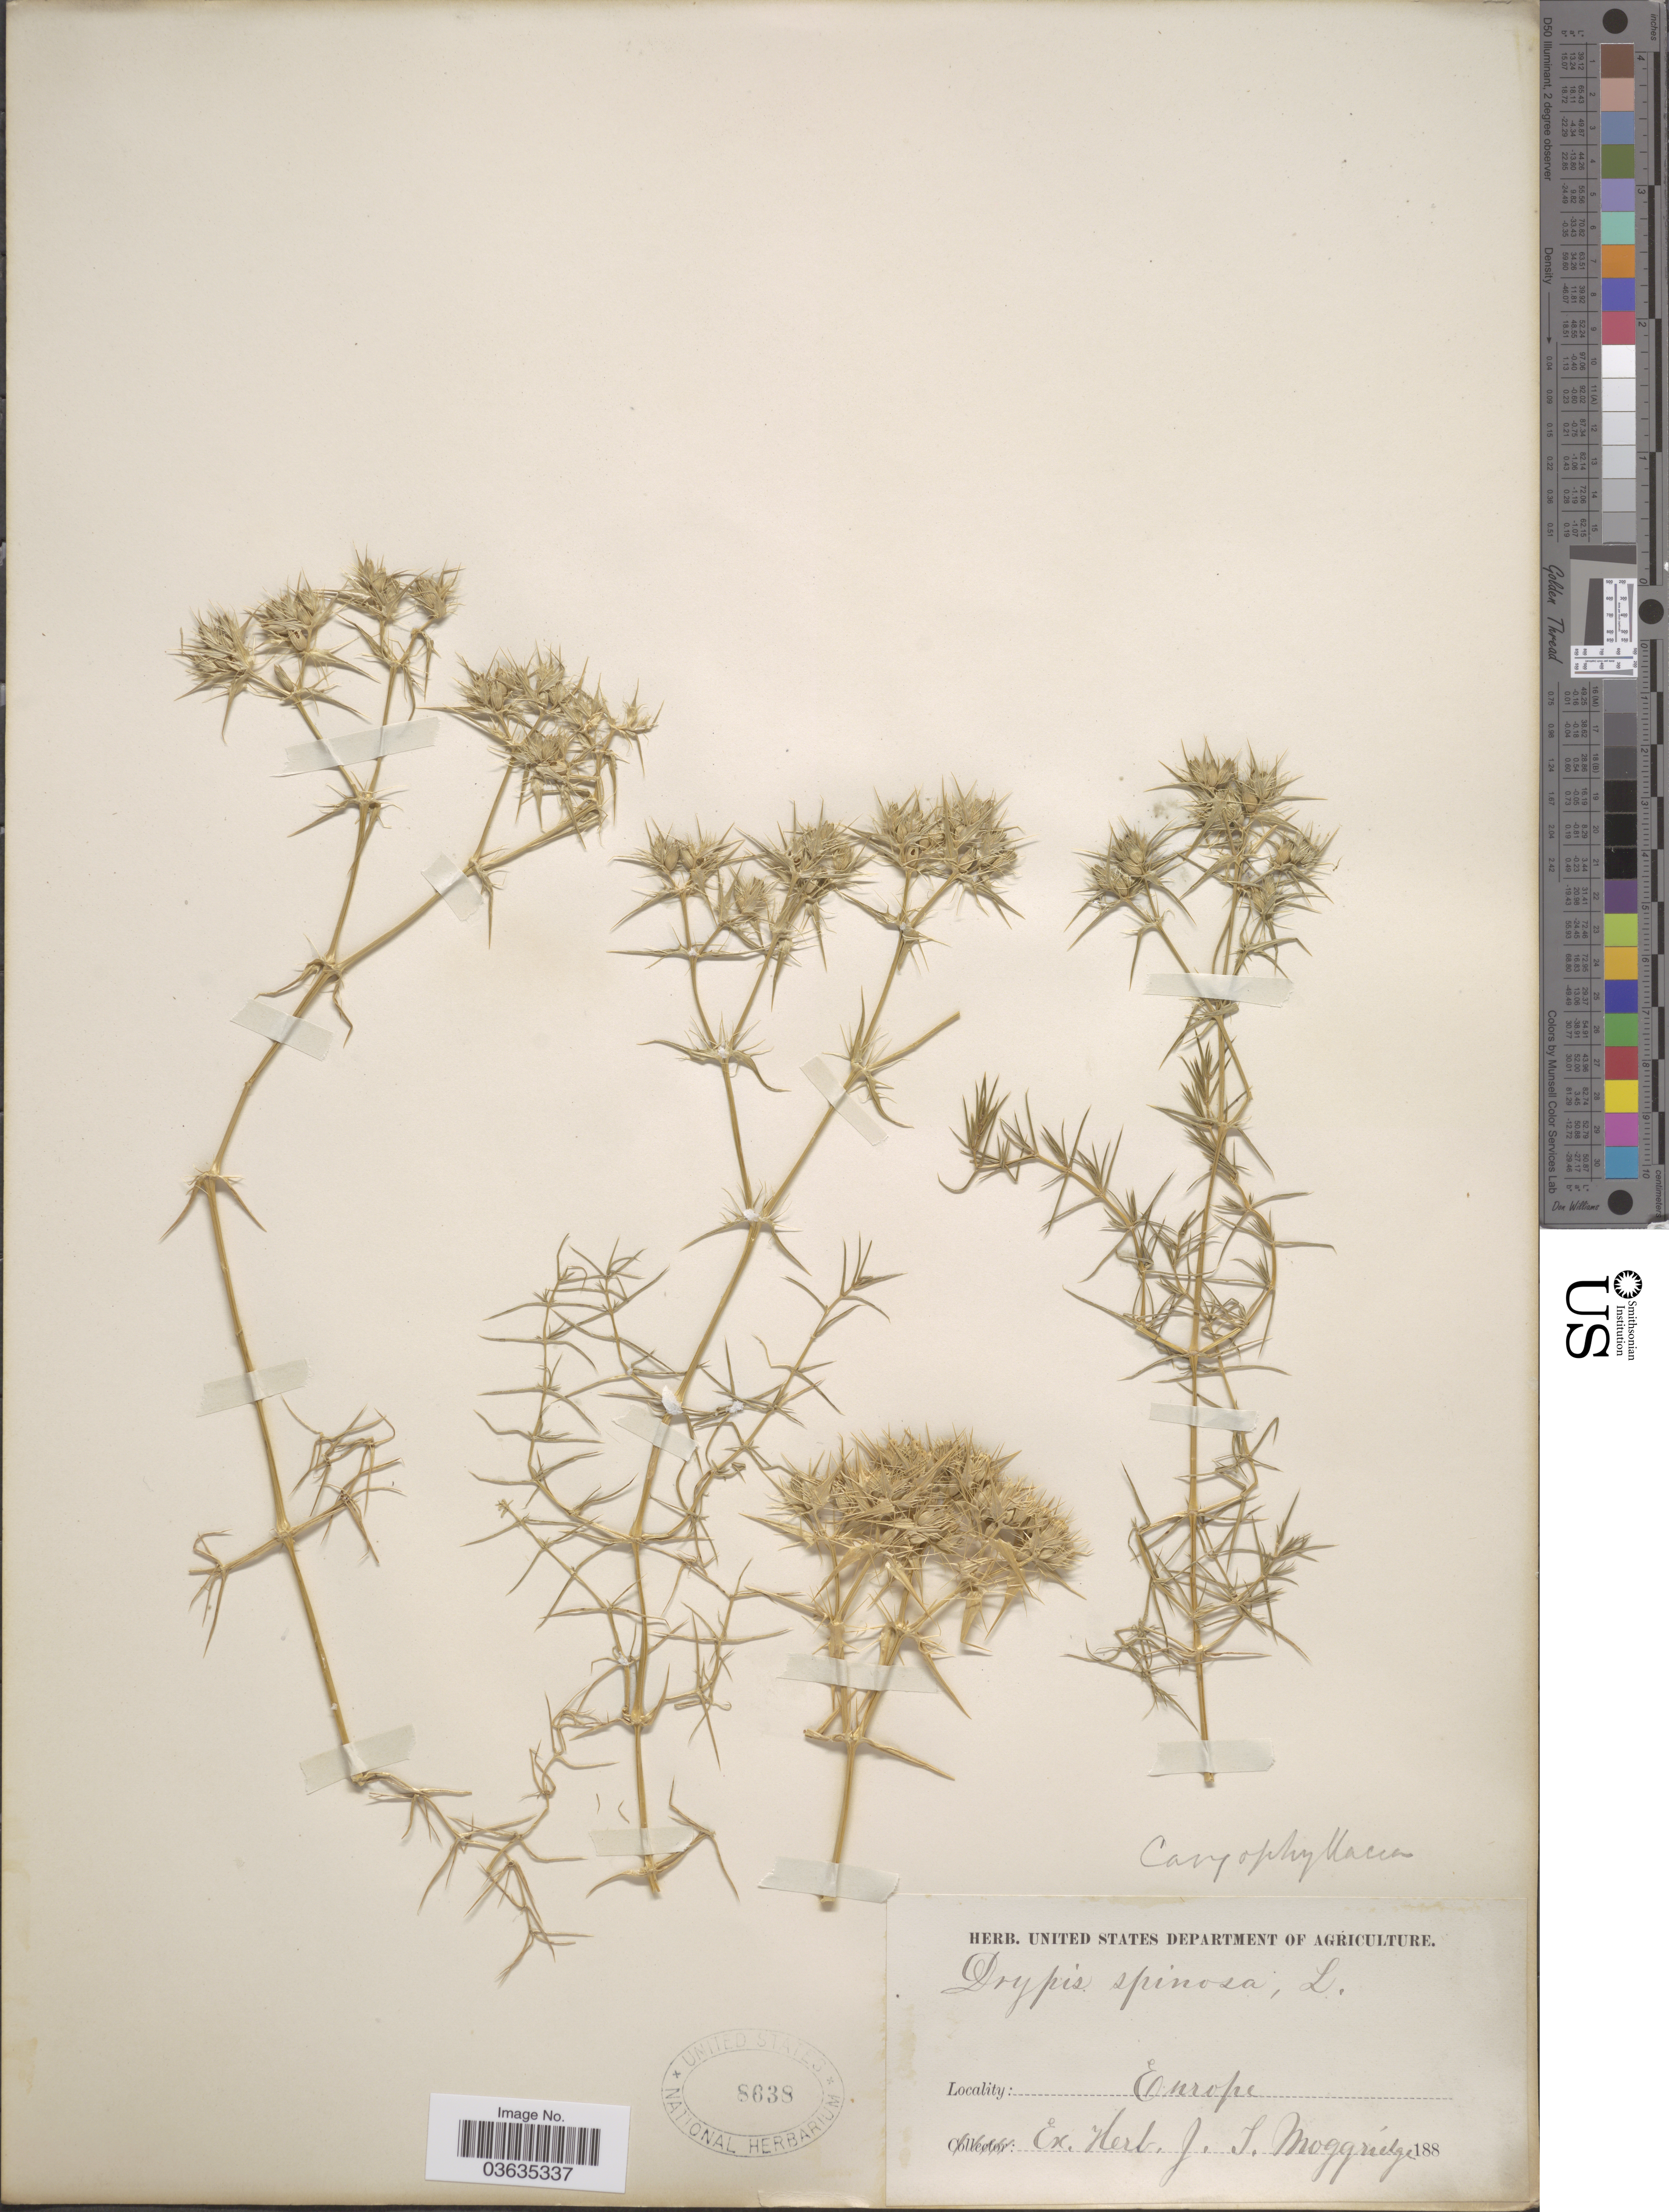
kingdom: Plantae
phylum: Tracheophyta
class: Magnoliopsida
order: Caryophyllales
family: Caryophyllaceae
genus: Drypis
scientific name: Drypis spinosa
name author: L.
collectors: ex herb. J.T. Moggridge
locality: Europe.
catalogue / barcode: US 8638